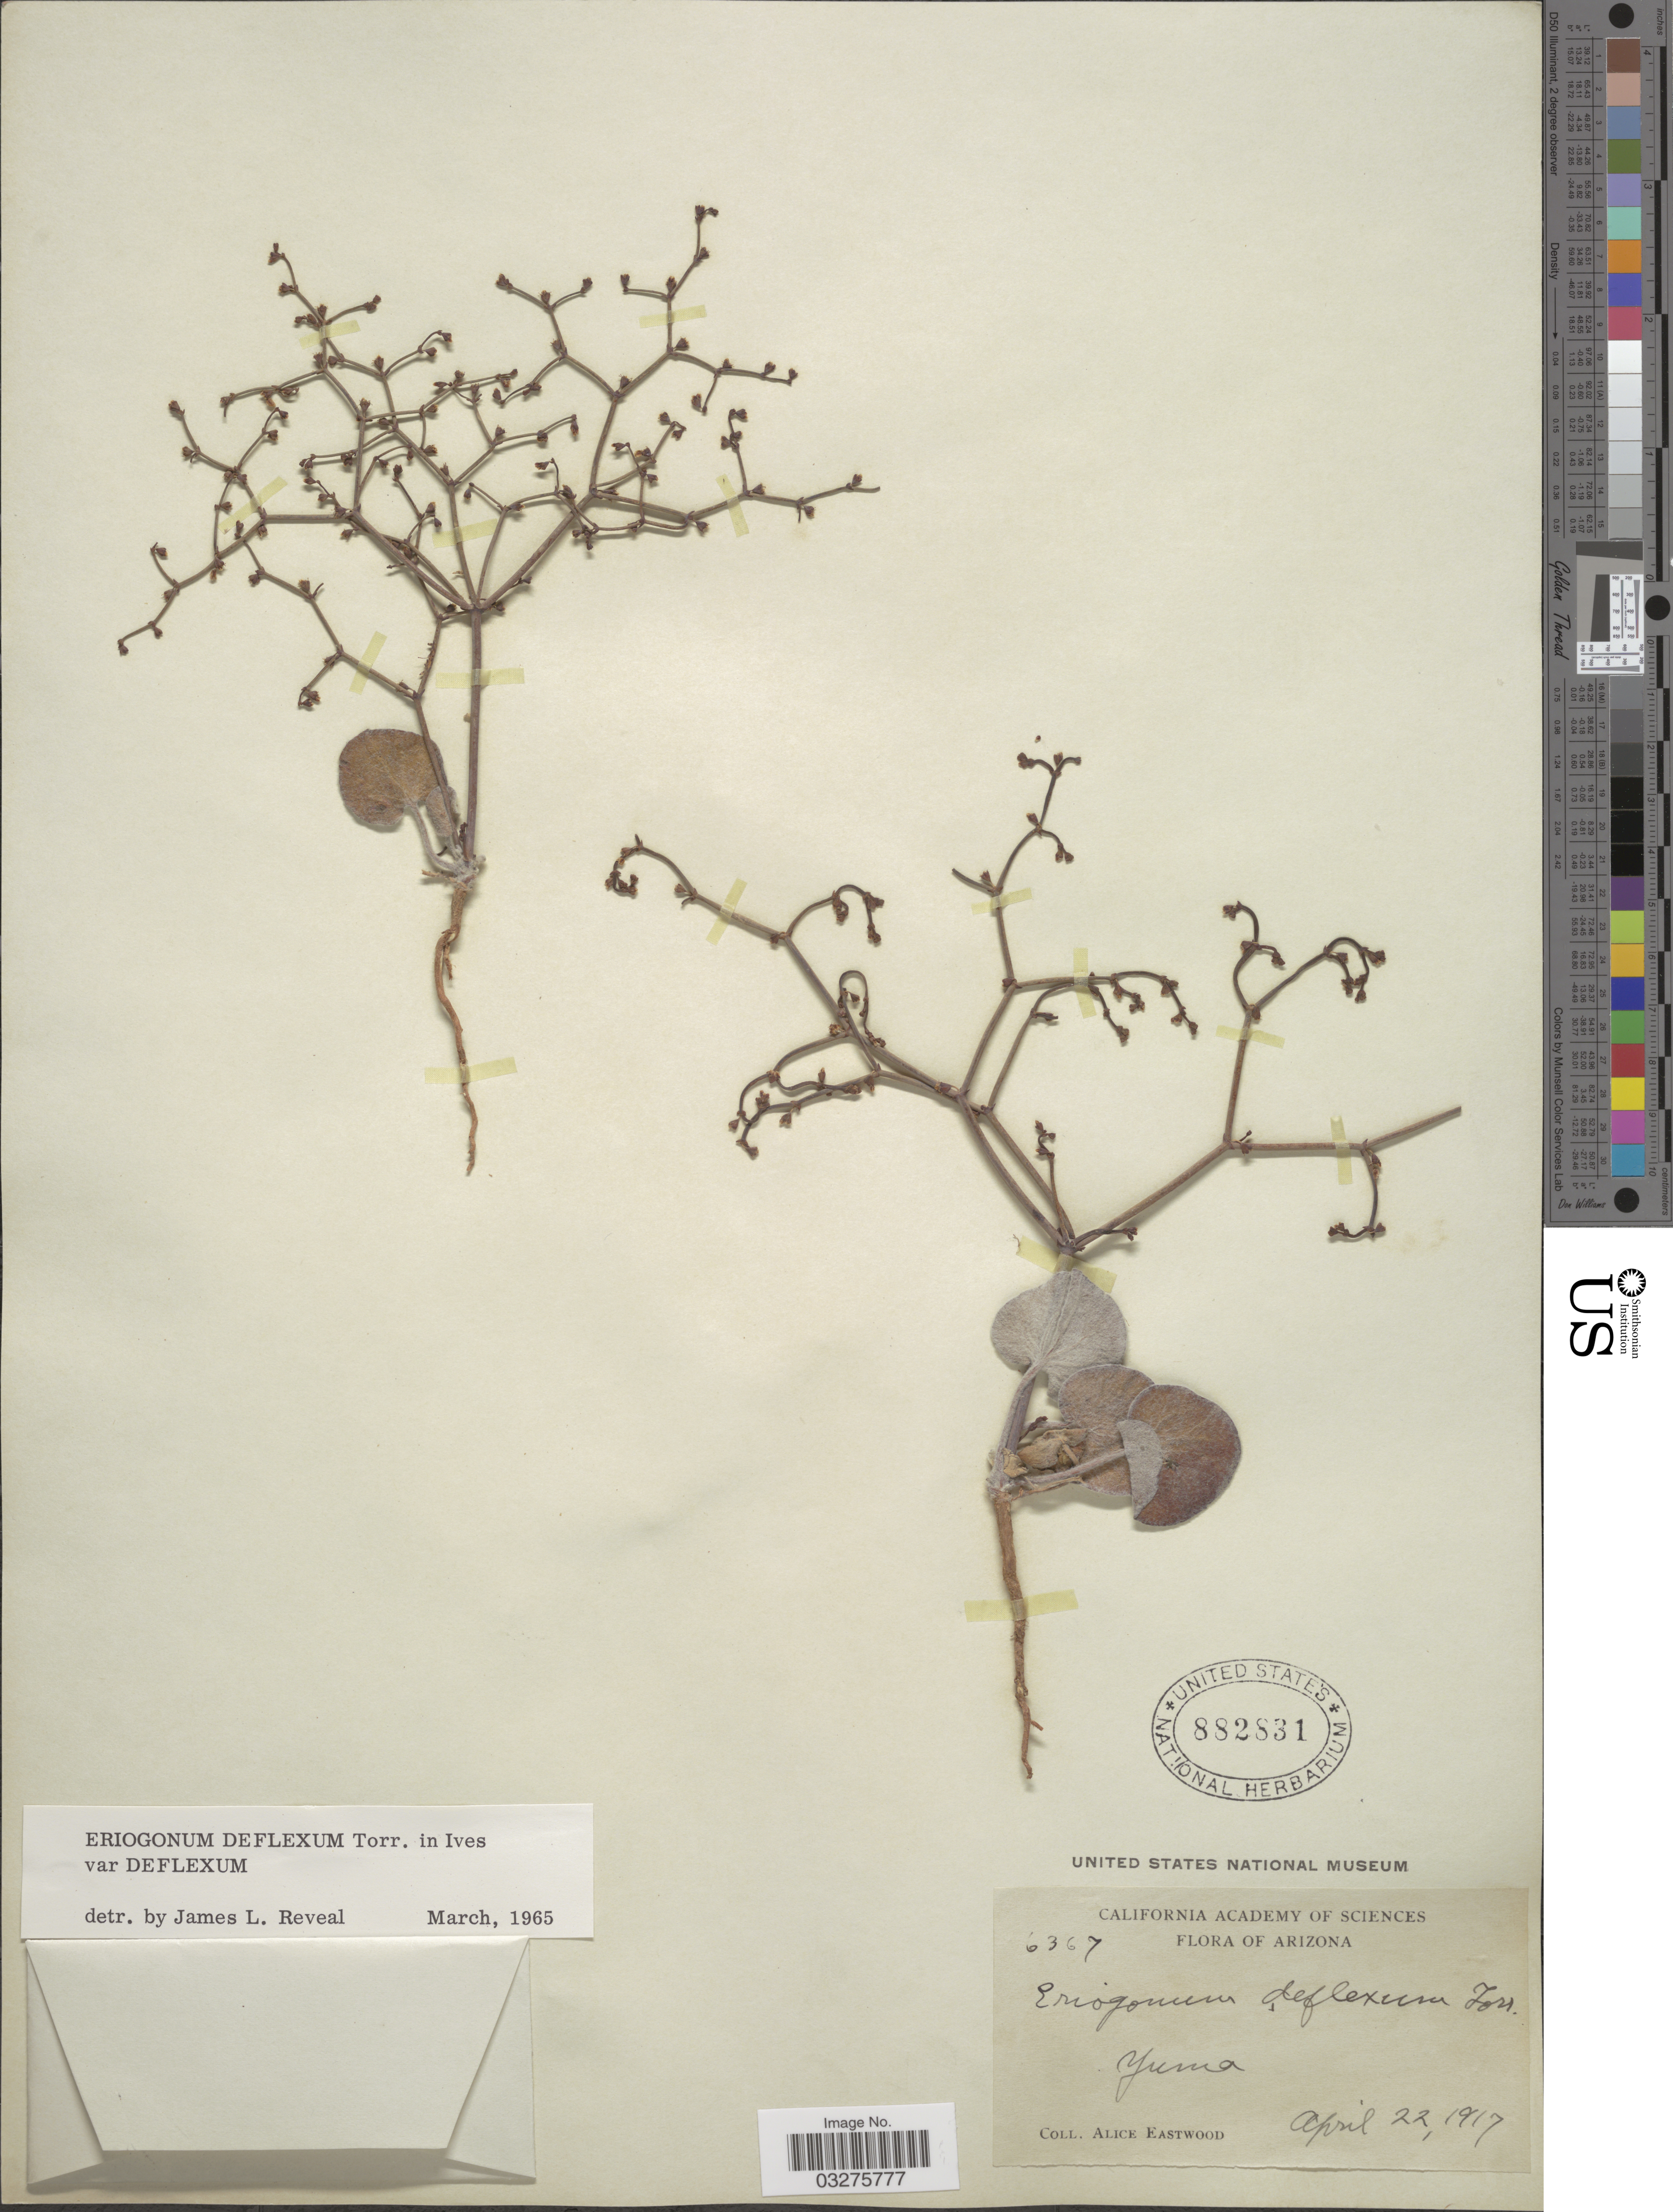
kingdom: Plantae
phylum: Tracheophyta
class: Magnoliopsida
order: Caryophyllales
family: Polygonaceae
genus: Eriogonum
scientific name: Eriogonum deflexum var. deflexum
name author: Torr. in Ives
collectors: A. Eastwood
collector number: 6367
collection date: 1917-04-22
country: United States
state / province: Arizona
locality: Yuma.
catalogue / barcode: US 882831